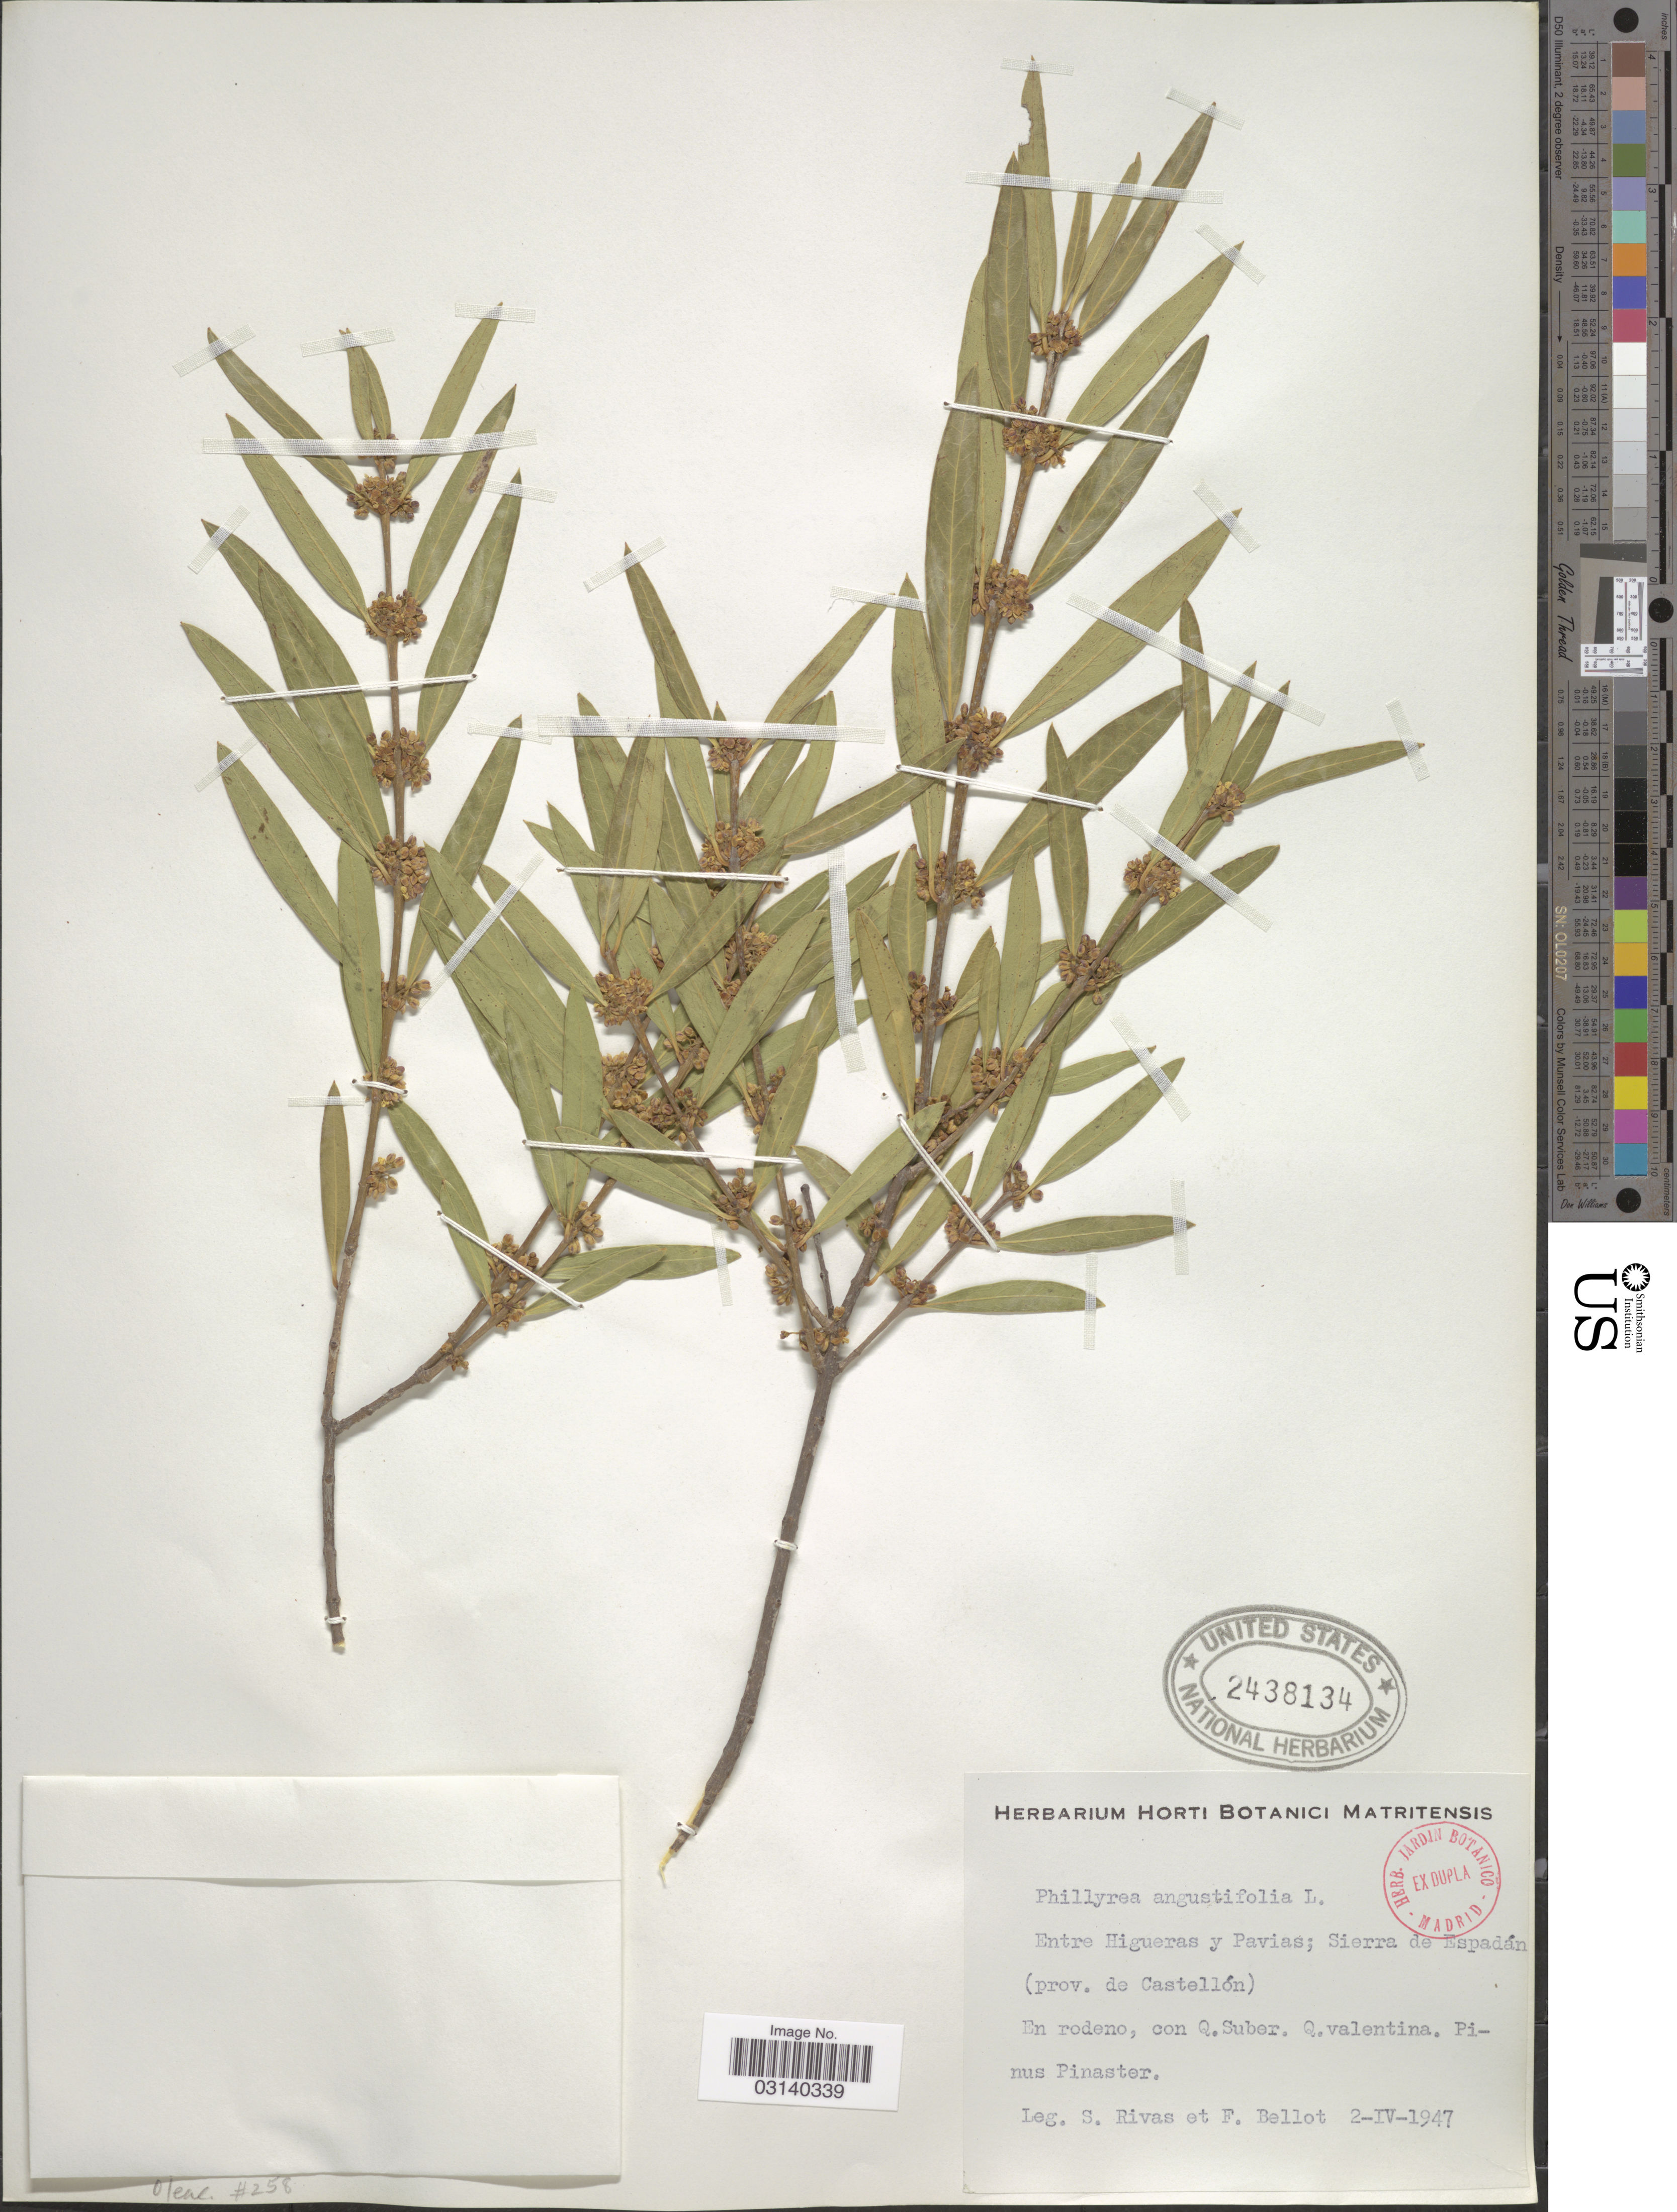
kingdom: Plantae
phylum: Tracheophyta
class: Magnoliopsida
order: Lamiales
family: Oleaceae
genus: Phillyrea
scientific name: Phillyrea angustifolia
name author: L.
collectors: S. Rivas & F. Bellot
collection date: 1947-04-02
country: Spain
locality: Entre Higueras y Pavias; Sierra de Espadán (prov. de Castellón).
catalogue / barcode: US 2438134